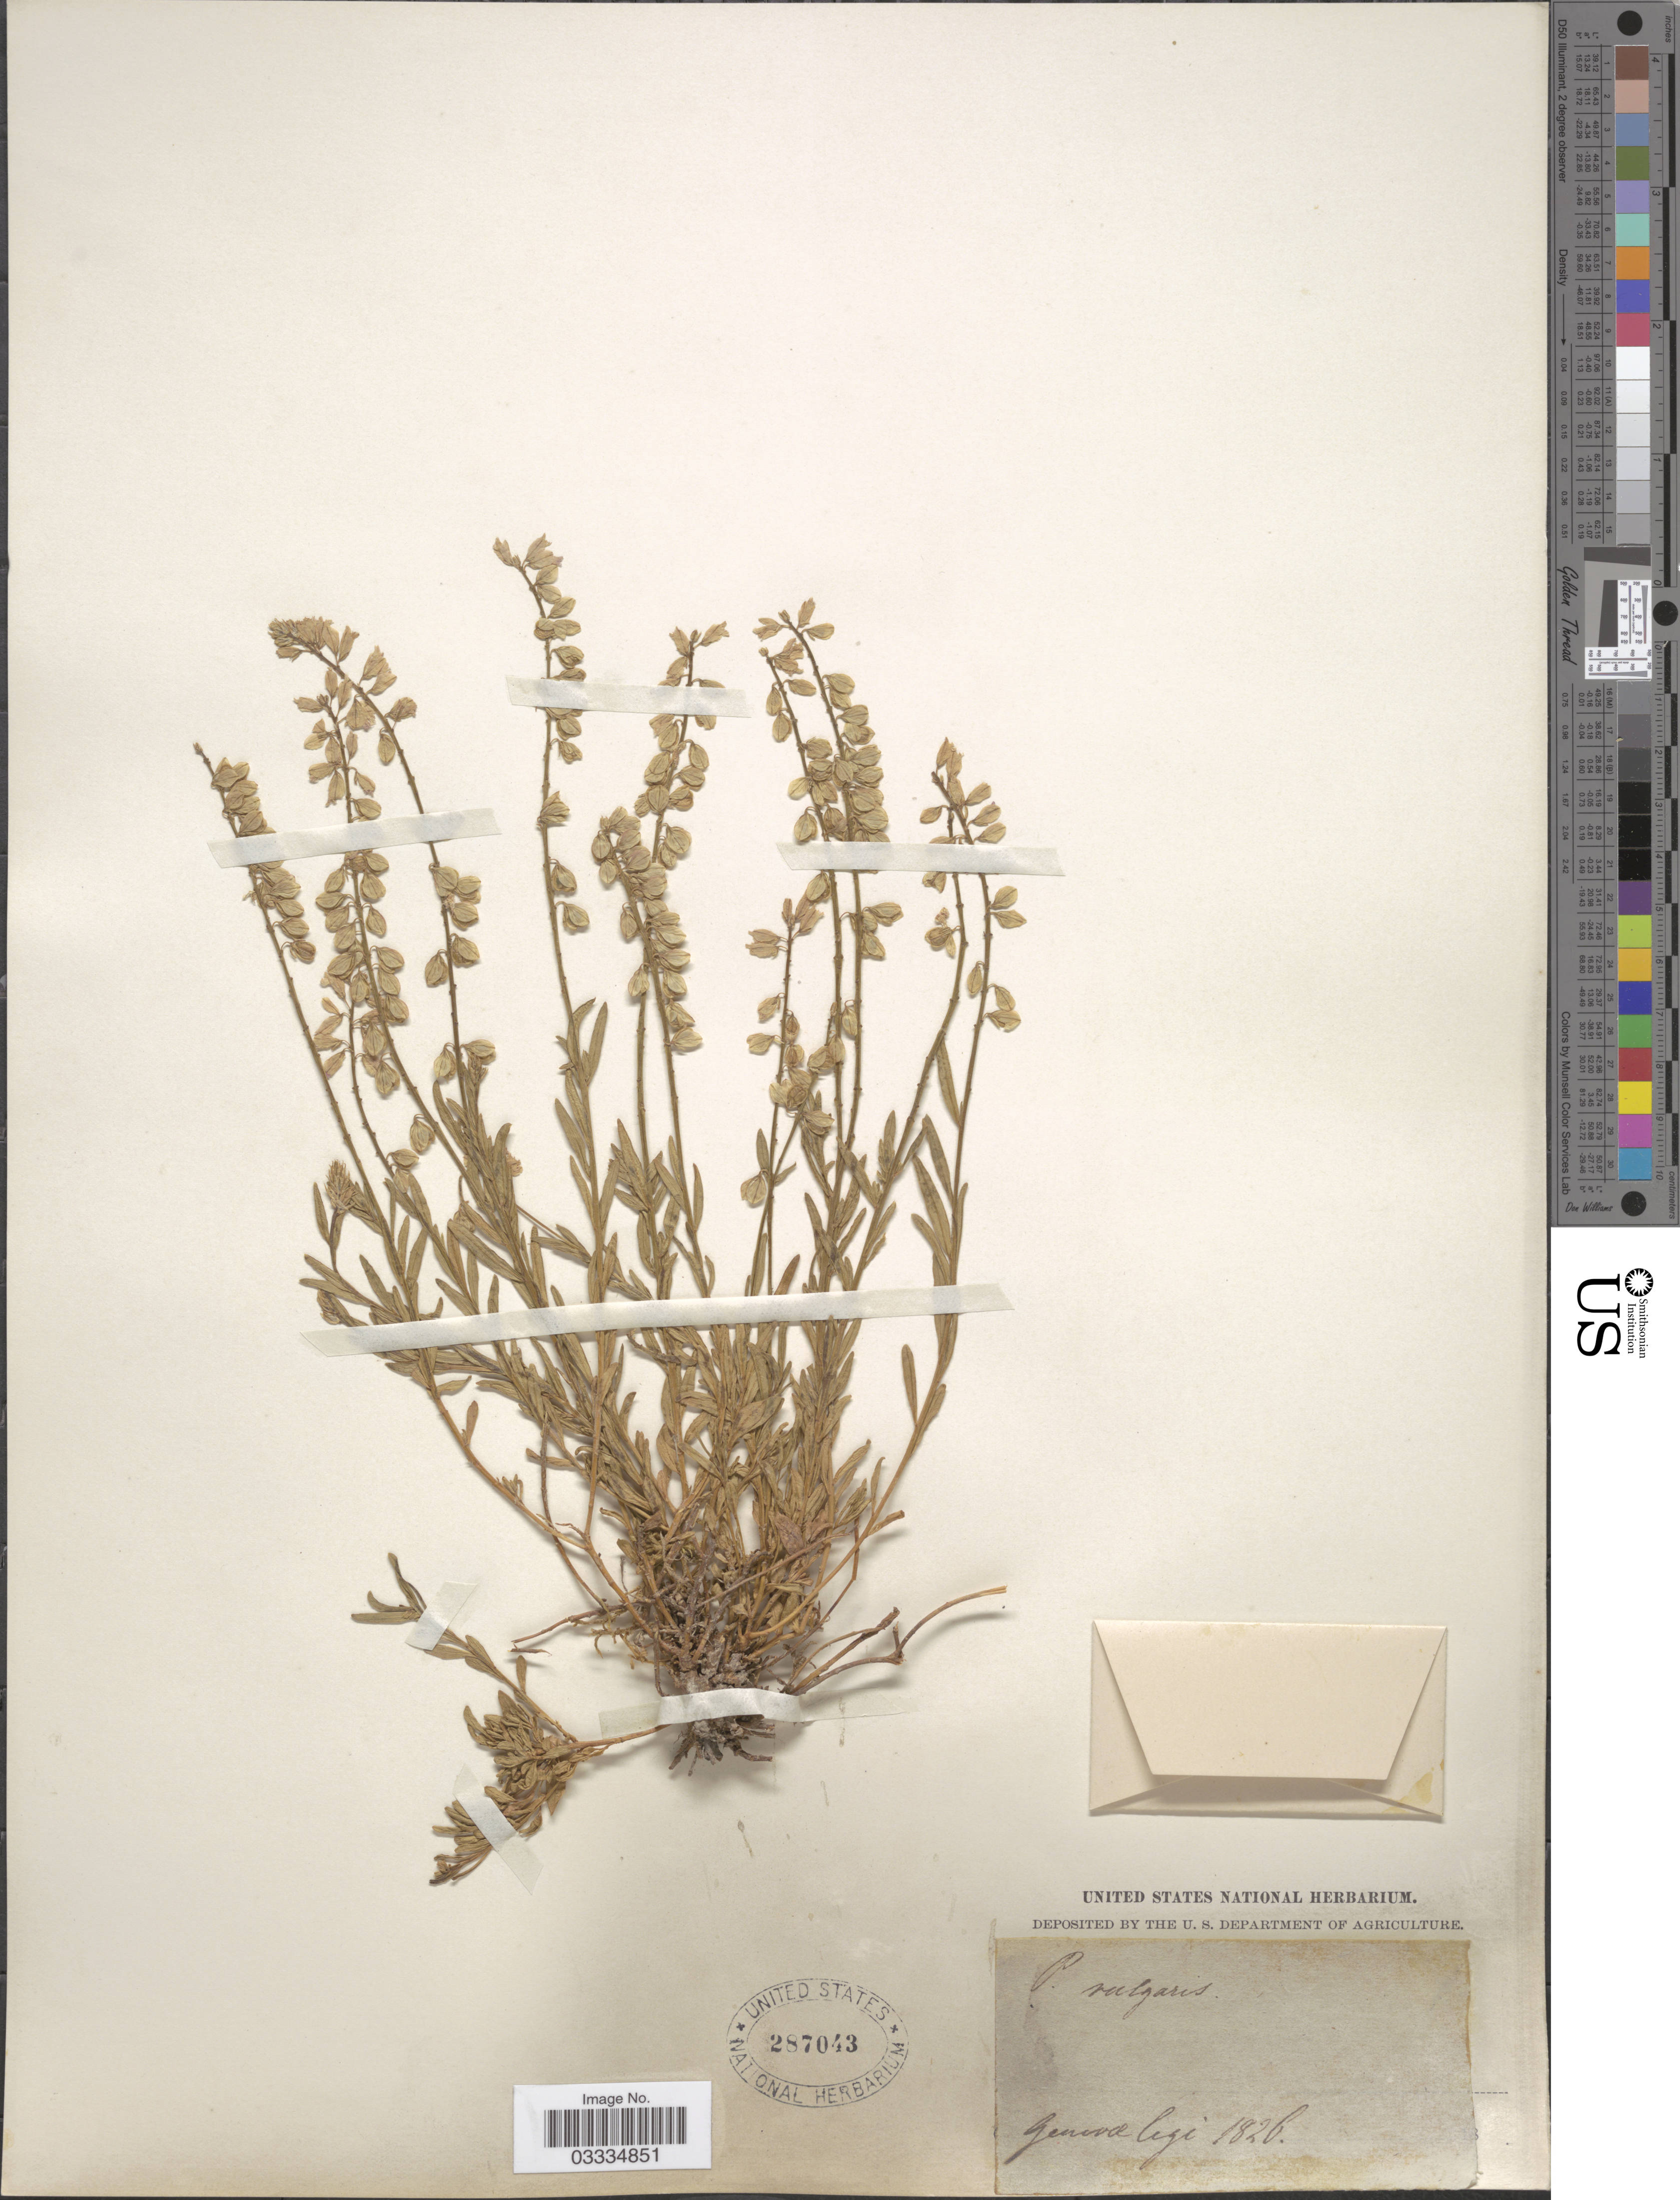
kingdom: Plantae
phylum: Tracheophyta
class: Magnoliopsida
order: Fabales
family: Polygalaceae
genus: Polygala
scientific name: Polygala vulgaris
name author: L.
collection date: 1826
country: Switzerland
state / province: Genève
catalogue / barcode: US 287043